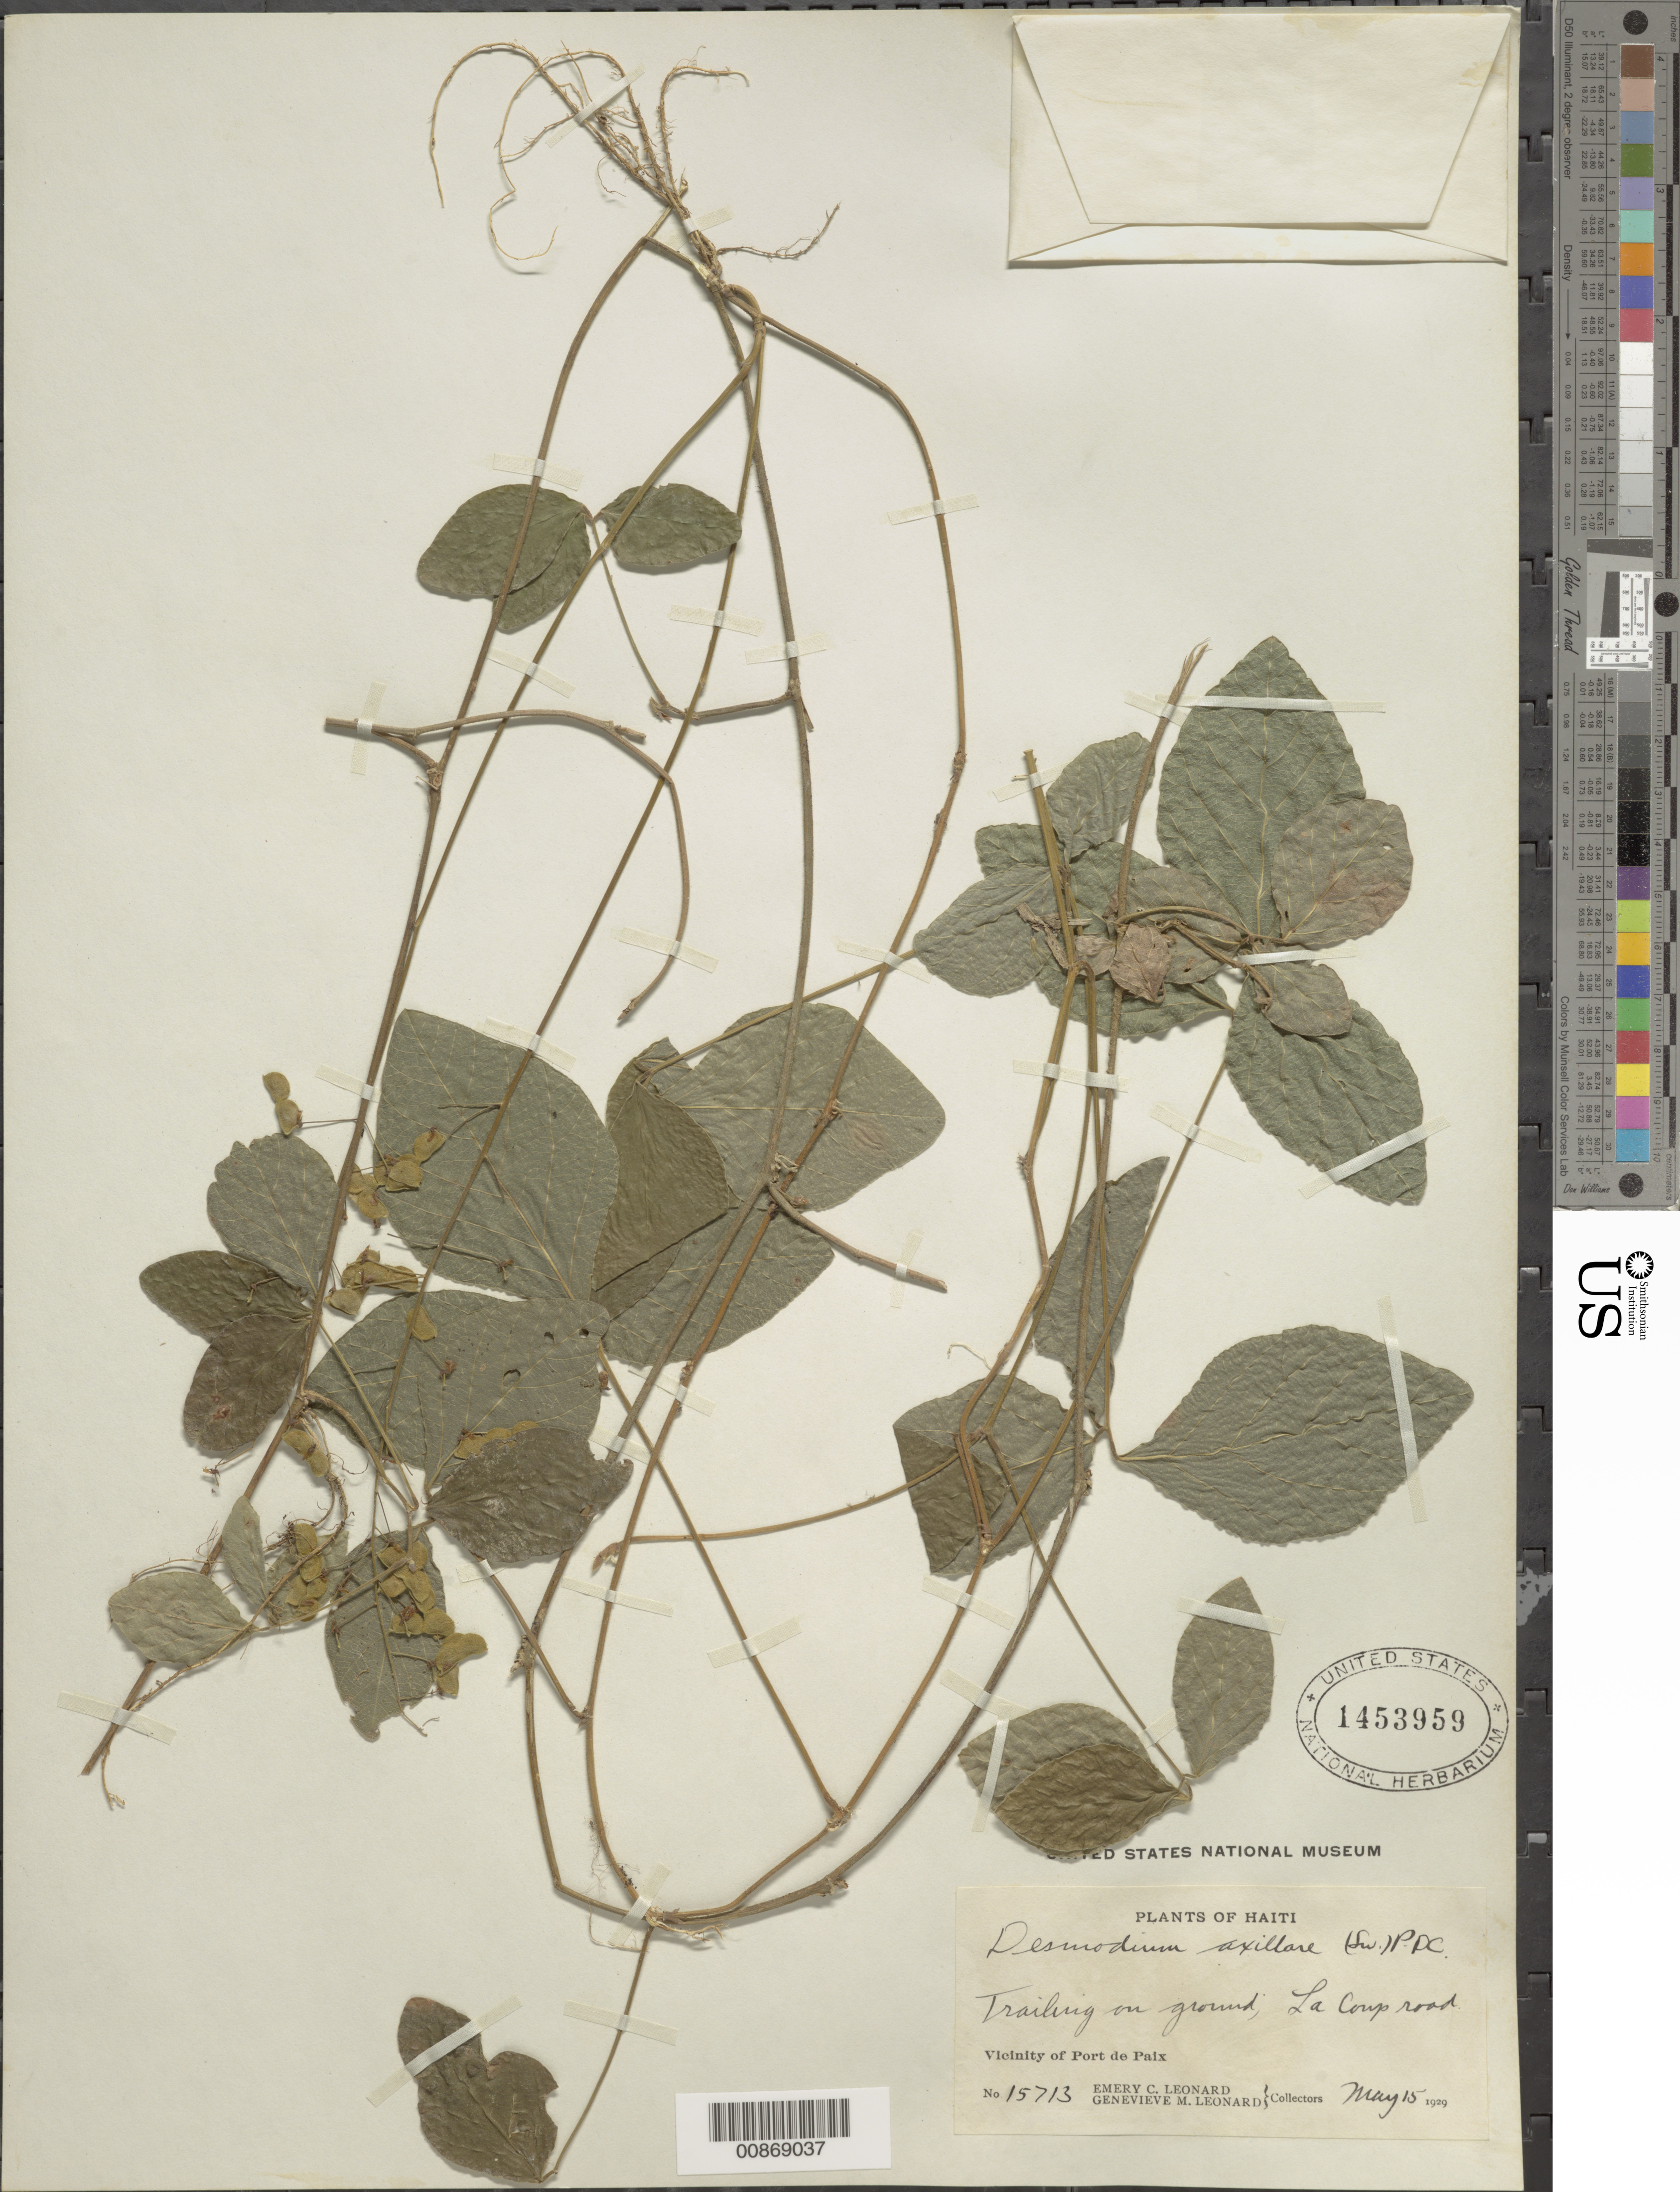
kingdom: Plantae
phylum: Tracheophyta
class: Magnoliopsida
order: Fabales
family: Fabaceae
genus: Desmodium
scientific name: Desmodium axillare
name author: (Sw.) DC.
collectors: E. C. Leonard & G. M. Leonard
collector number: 15713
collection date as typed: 15 May 1929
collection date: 1929-05-15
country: Haiti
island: Hispaniola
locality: Vicinity of Port de Paix; La Coup road.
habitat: Trailing on ground.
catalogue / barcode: US 1453959